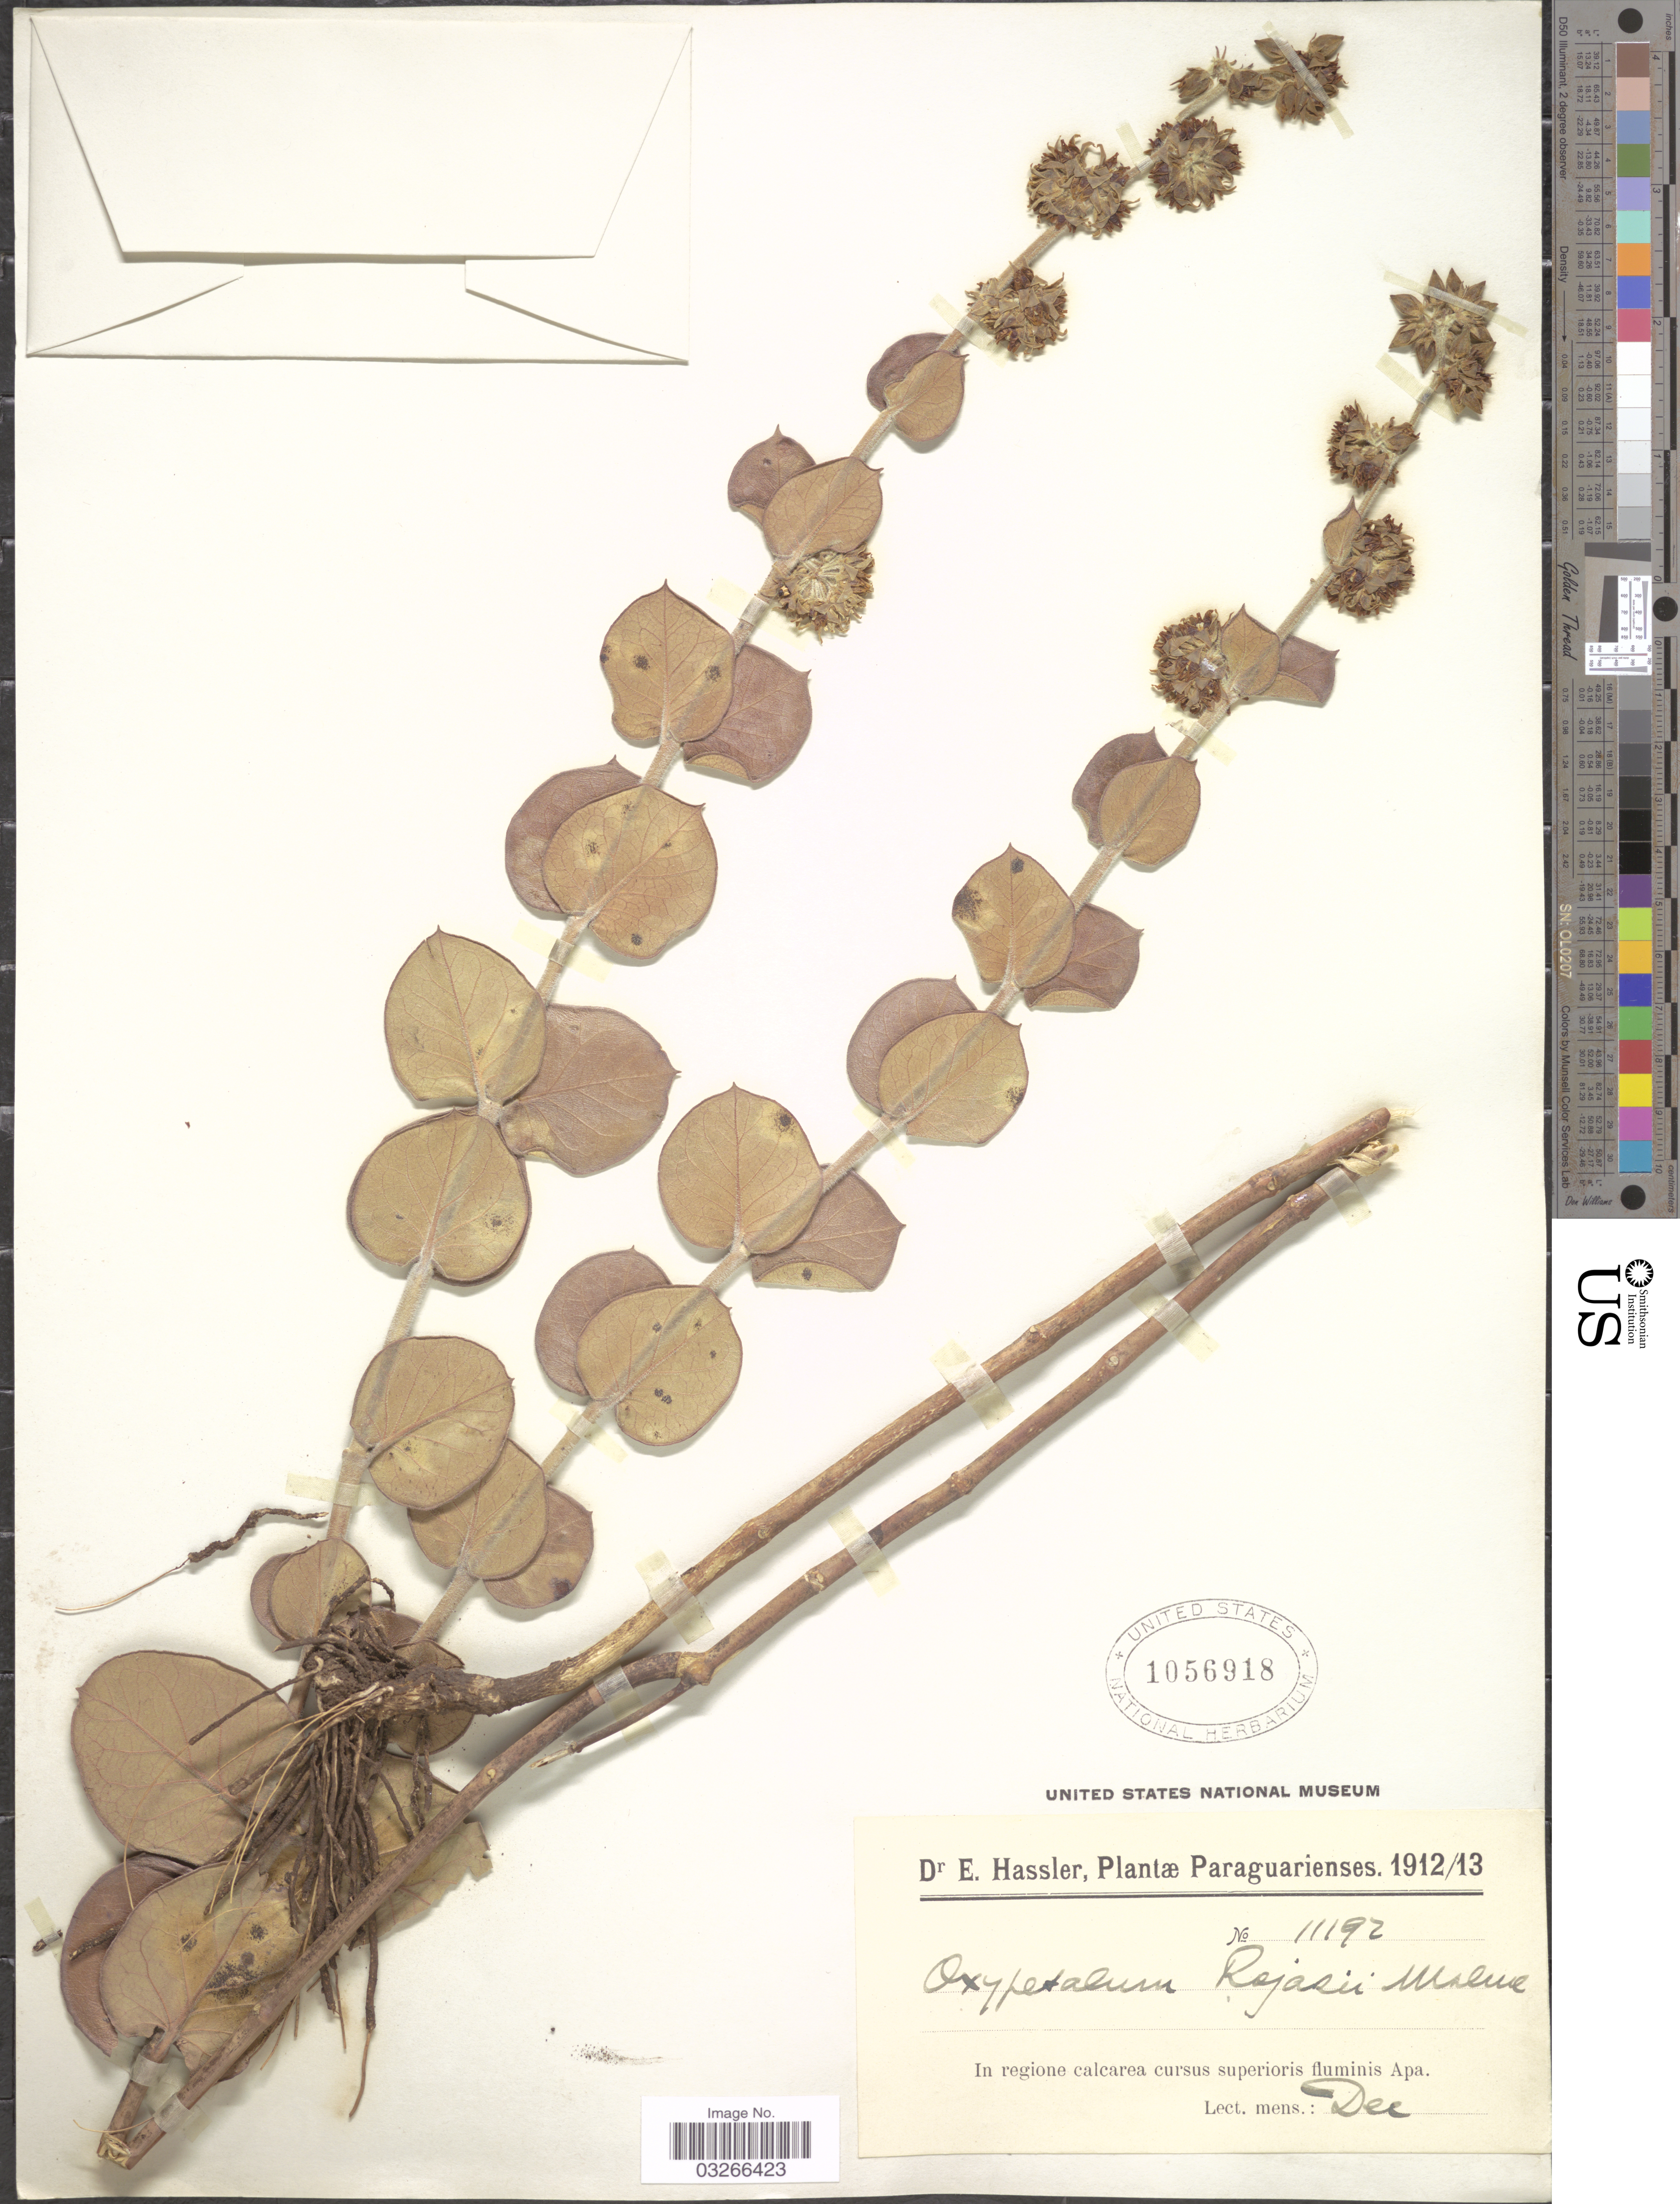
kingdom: Plantae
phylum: Tracheophyta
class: Magnoliopsida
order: Gentianales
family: Apocynaceae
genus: Oxypetalum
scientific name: Oxypetalum rojasianum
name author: Malme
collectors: E. Hassler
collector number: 11192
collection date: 1912-12/1913-12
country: Paraguay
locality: In regione calcarea cursus superioris fluminis Apa.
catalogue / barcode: US 1056918